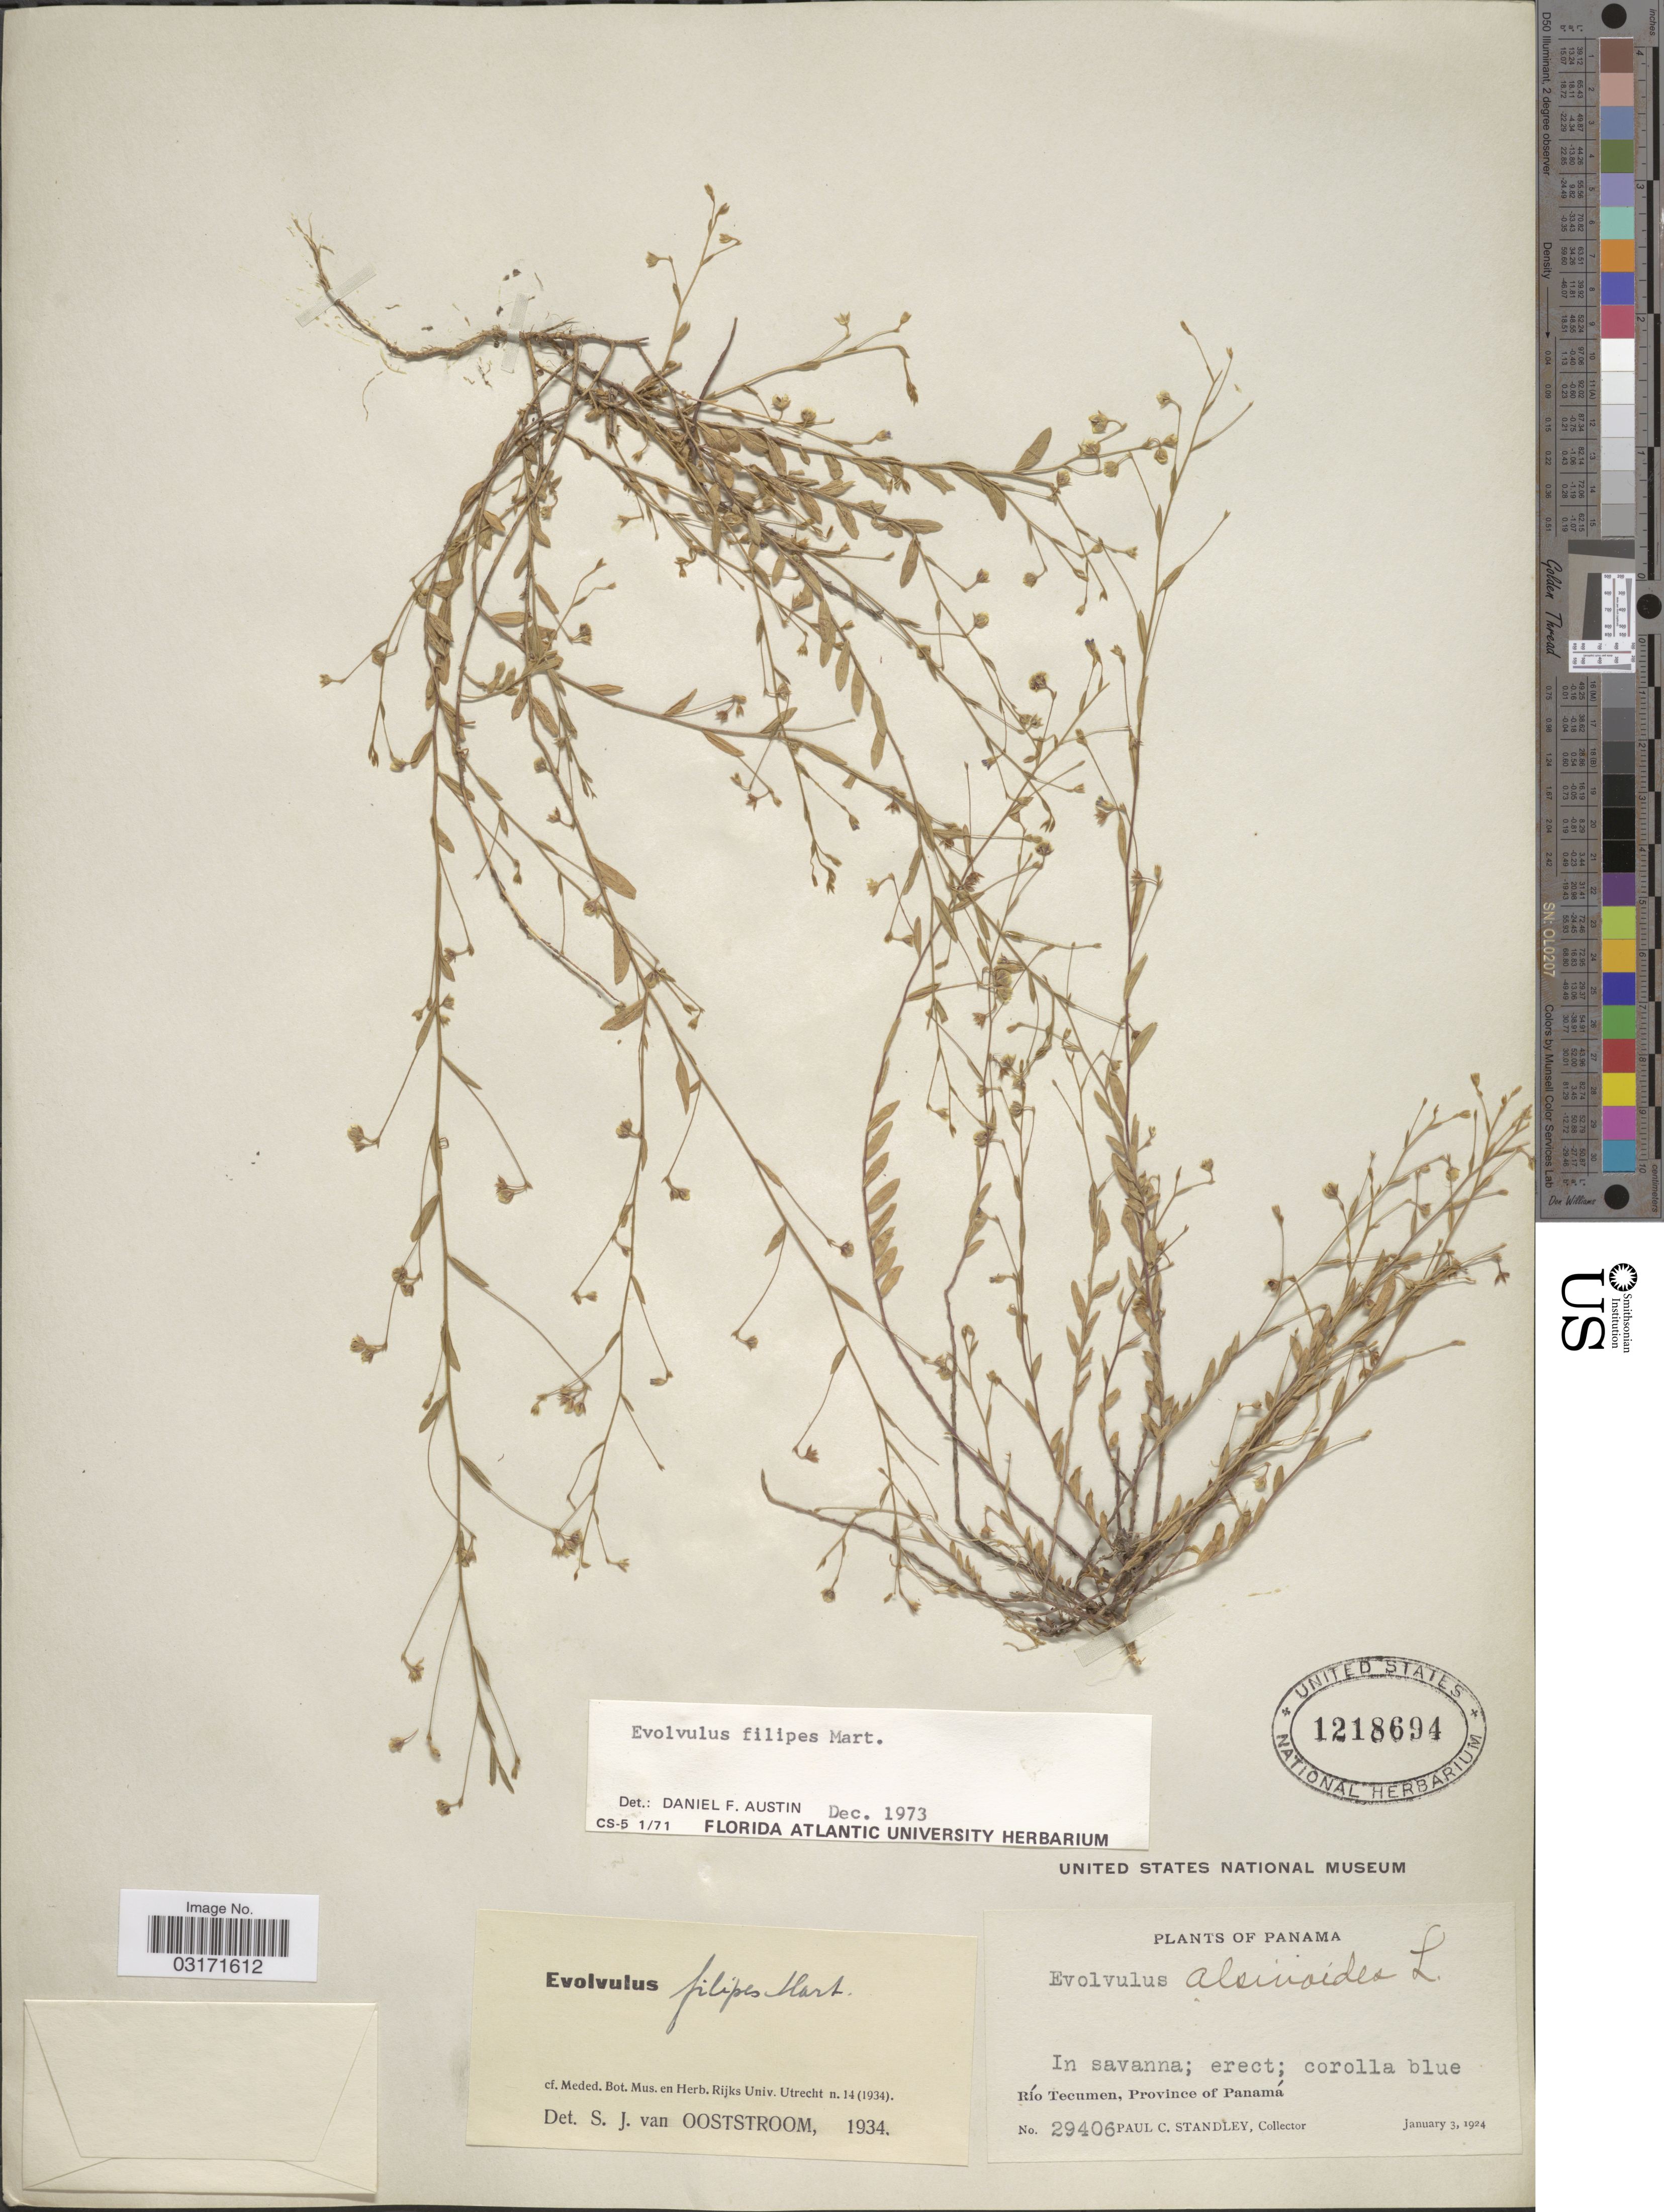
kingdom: Plantae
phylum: Tracheophyta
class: Magnoliopsida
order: Solanales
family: Convolvulaceae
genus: Evolvulus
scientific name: Evolvulus filipes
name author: Mart.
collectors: P. C. Standley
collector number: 29406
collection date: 1924-01-03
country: Panama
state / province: Panamá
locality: Río Tecumen.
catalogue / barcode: US 1218694